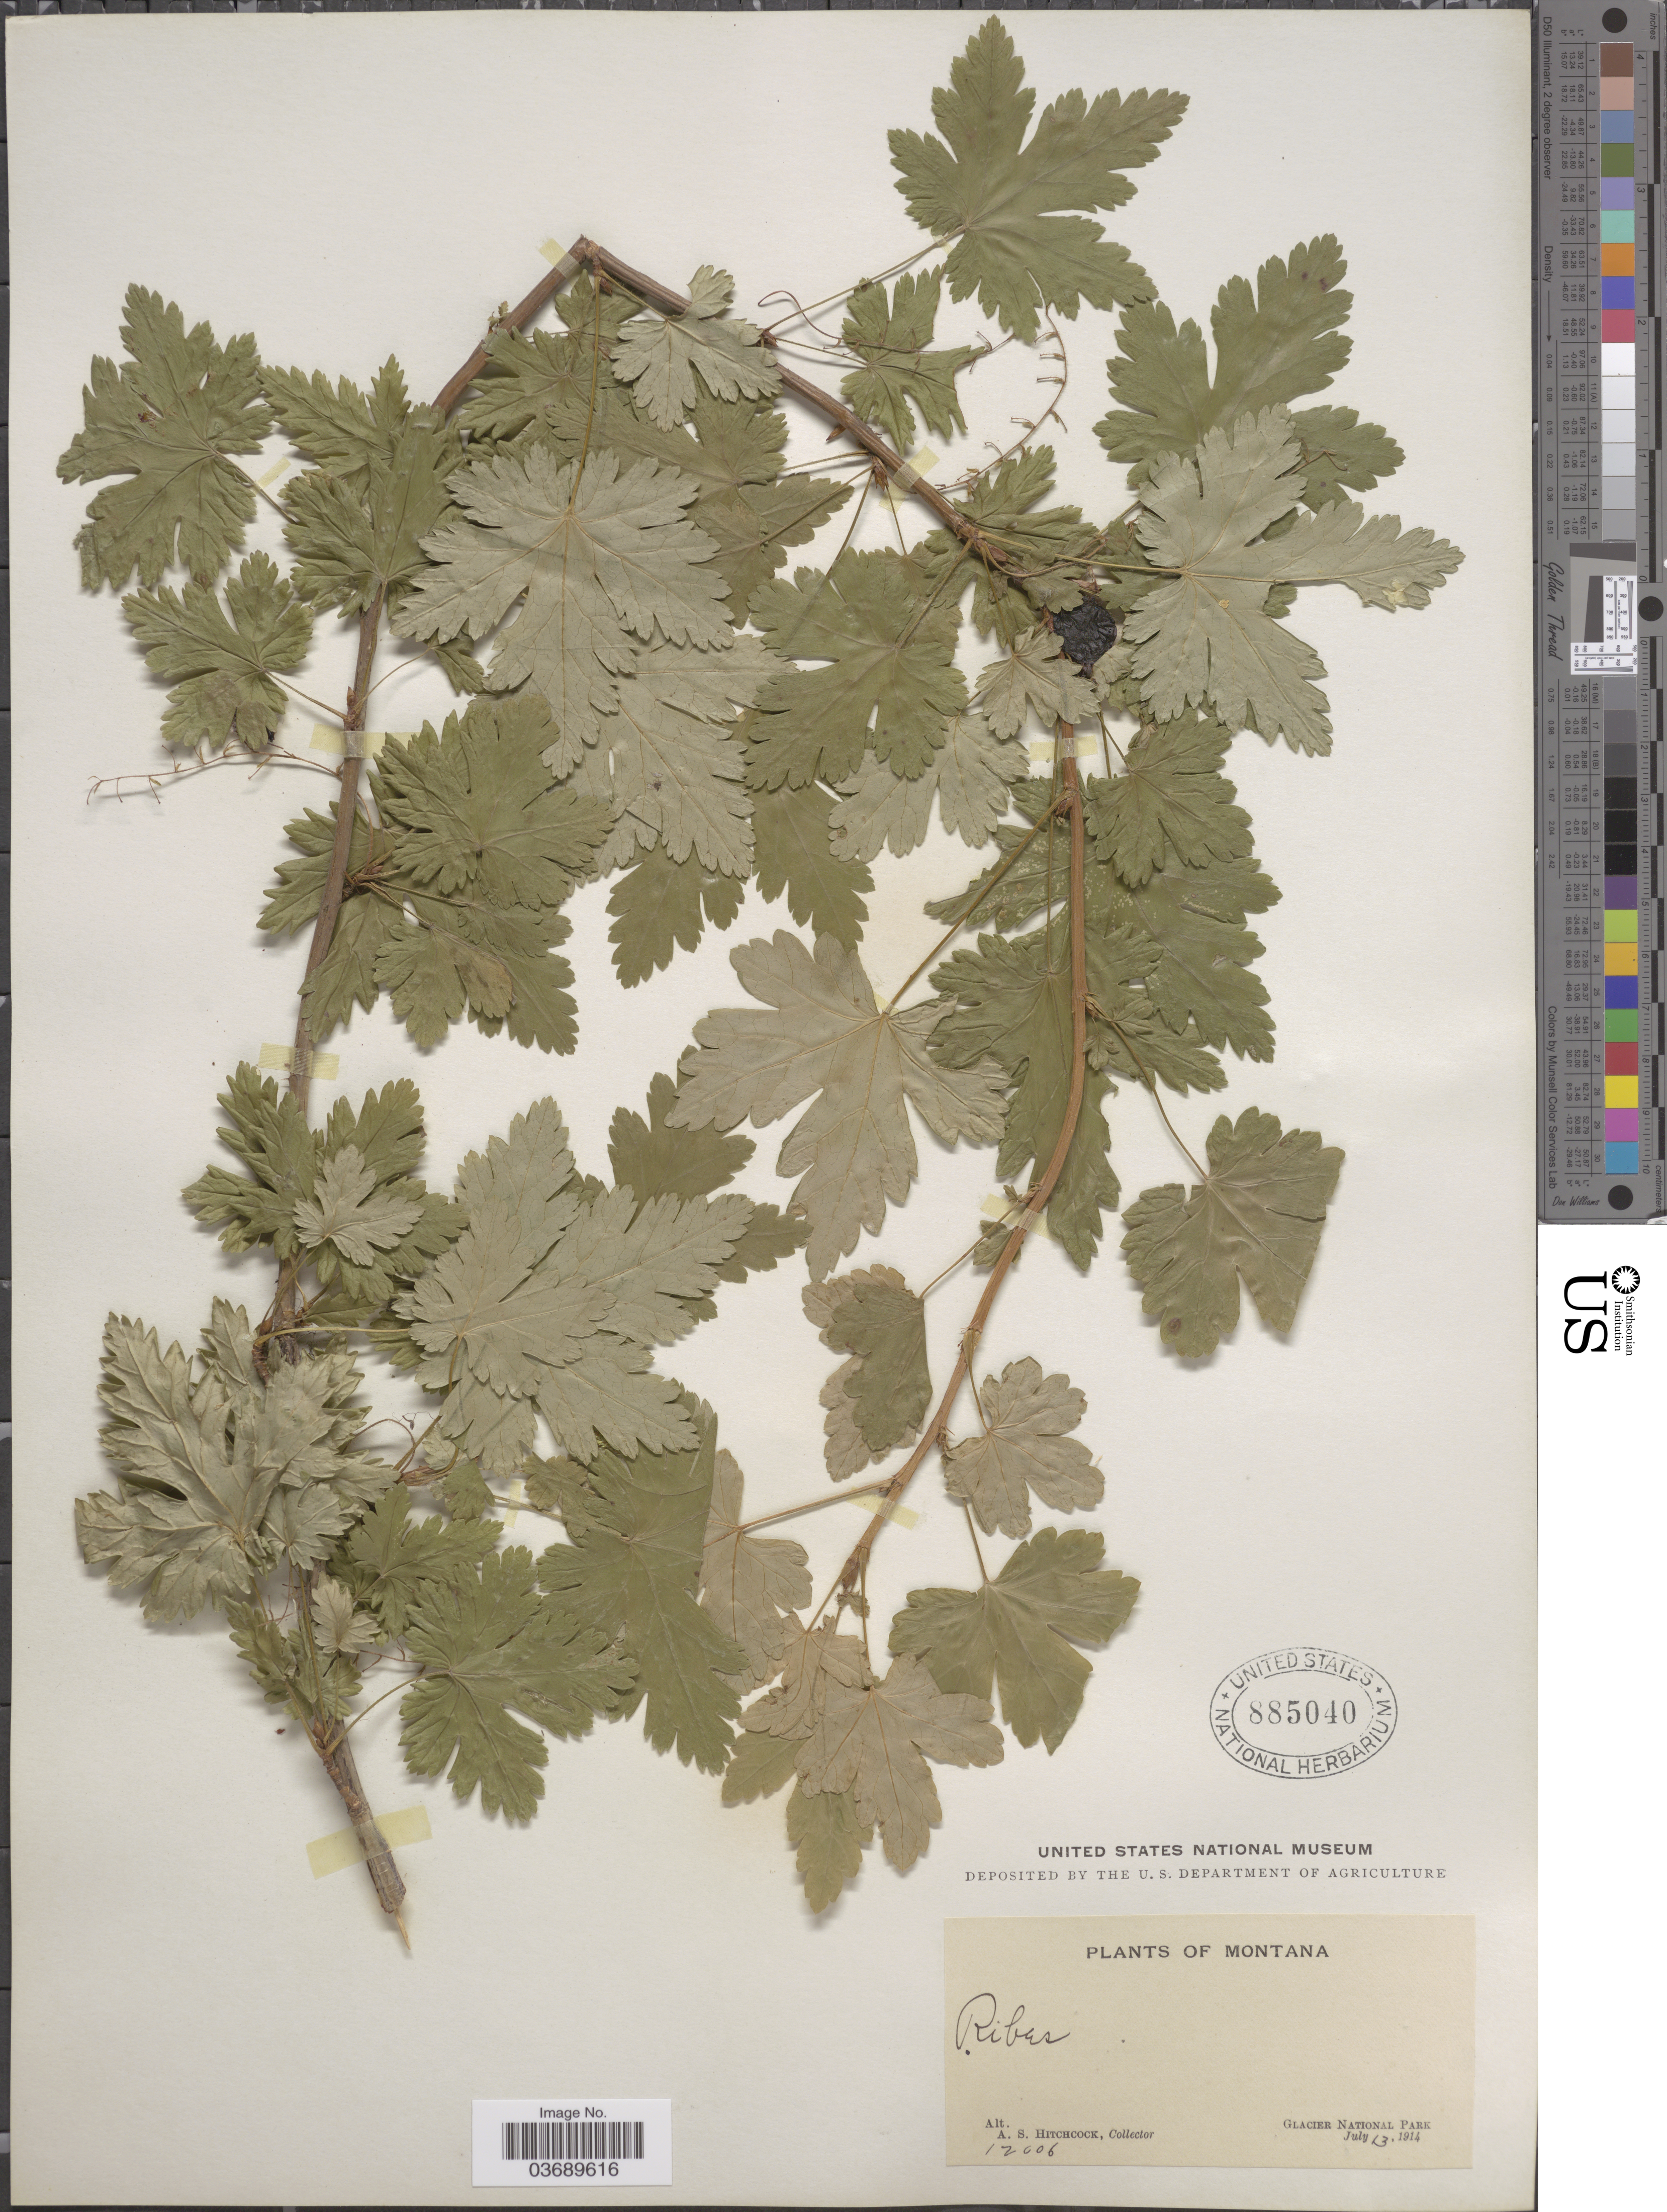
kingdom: Plantae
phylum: Tracheophyta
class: Magnoliopsida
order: Saxifragales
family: Grossulariaceae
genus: Ribes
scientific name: Ribes sp.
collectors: A. S. Hitchcock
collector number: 12006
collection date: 1914-07-13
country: United States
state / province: Montana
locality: Glacier National Park.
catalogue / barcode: US 885040